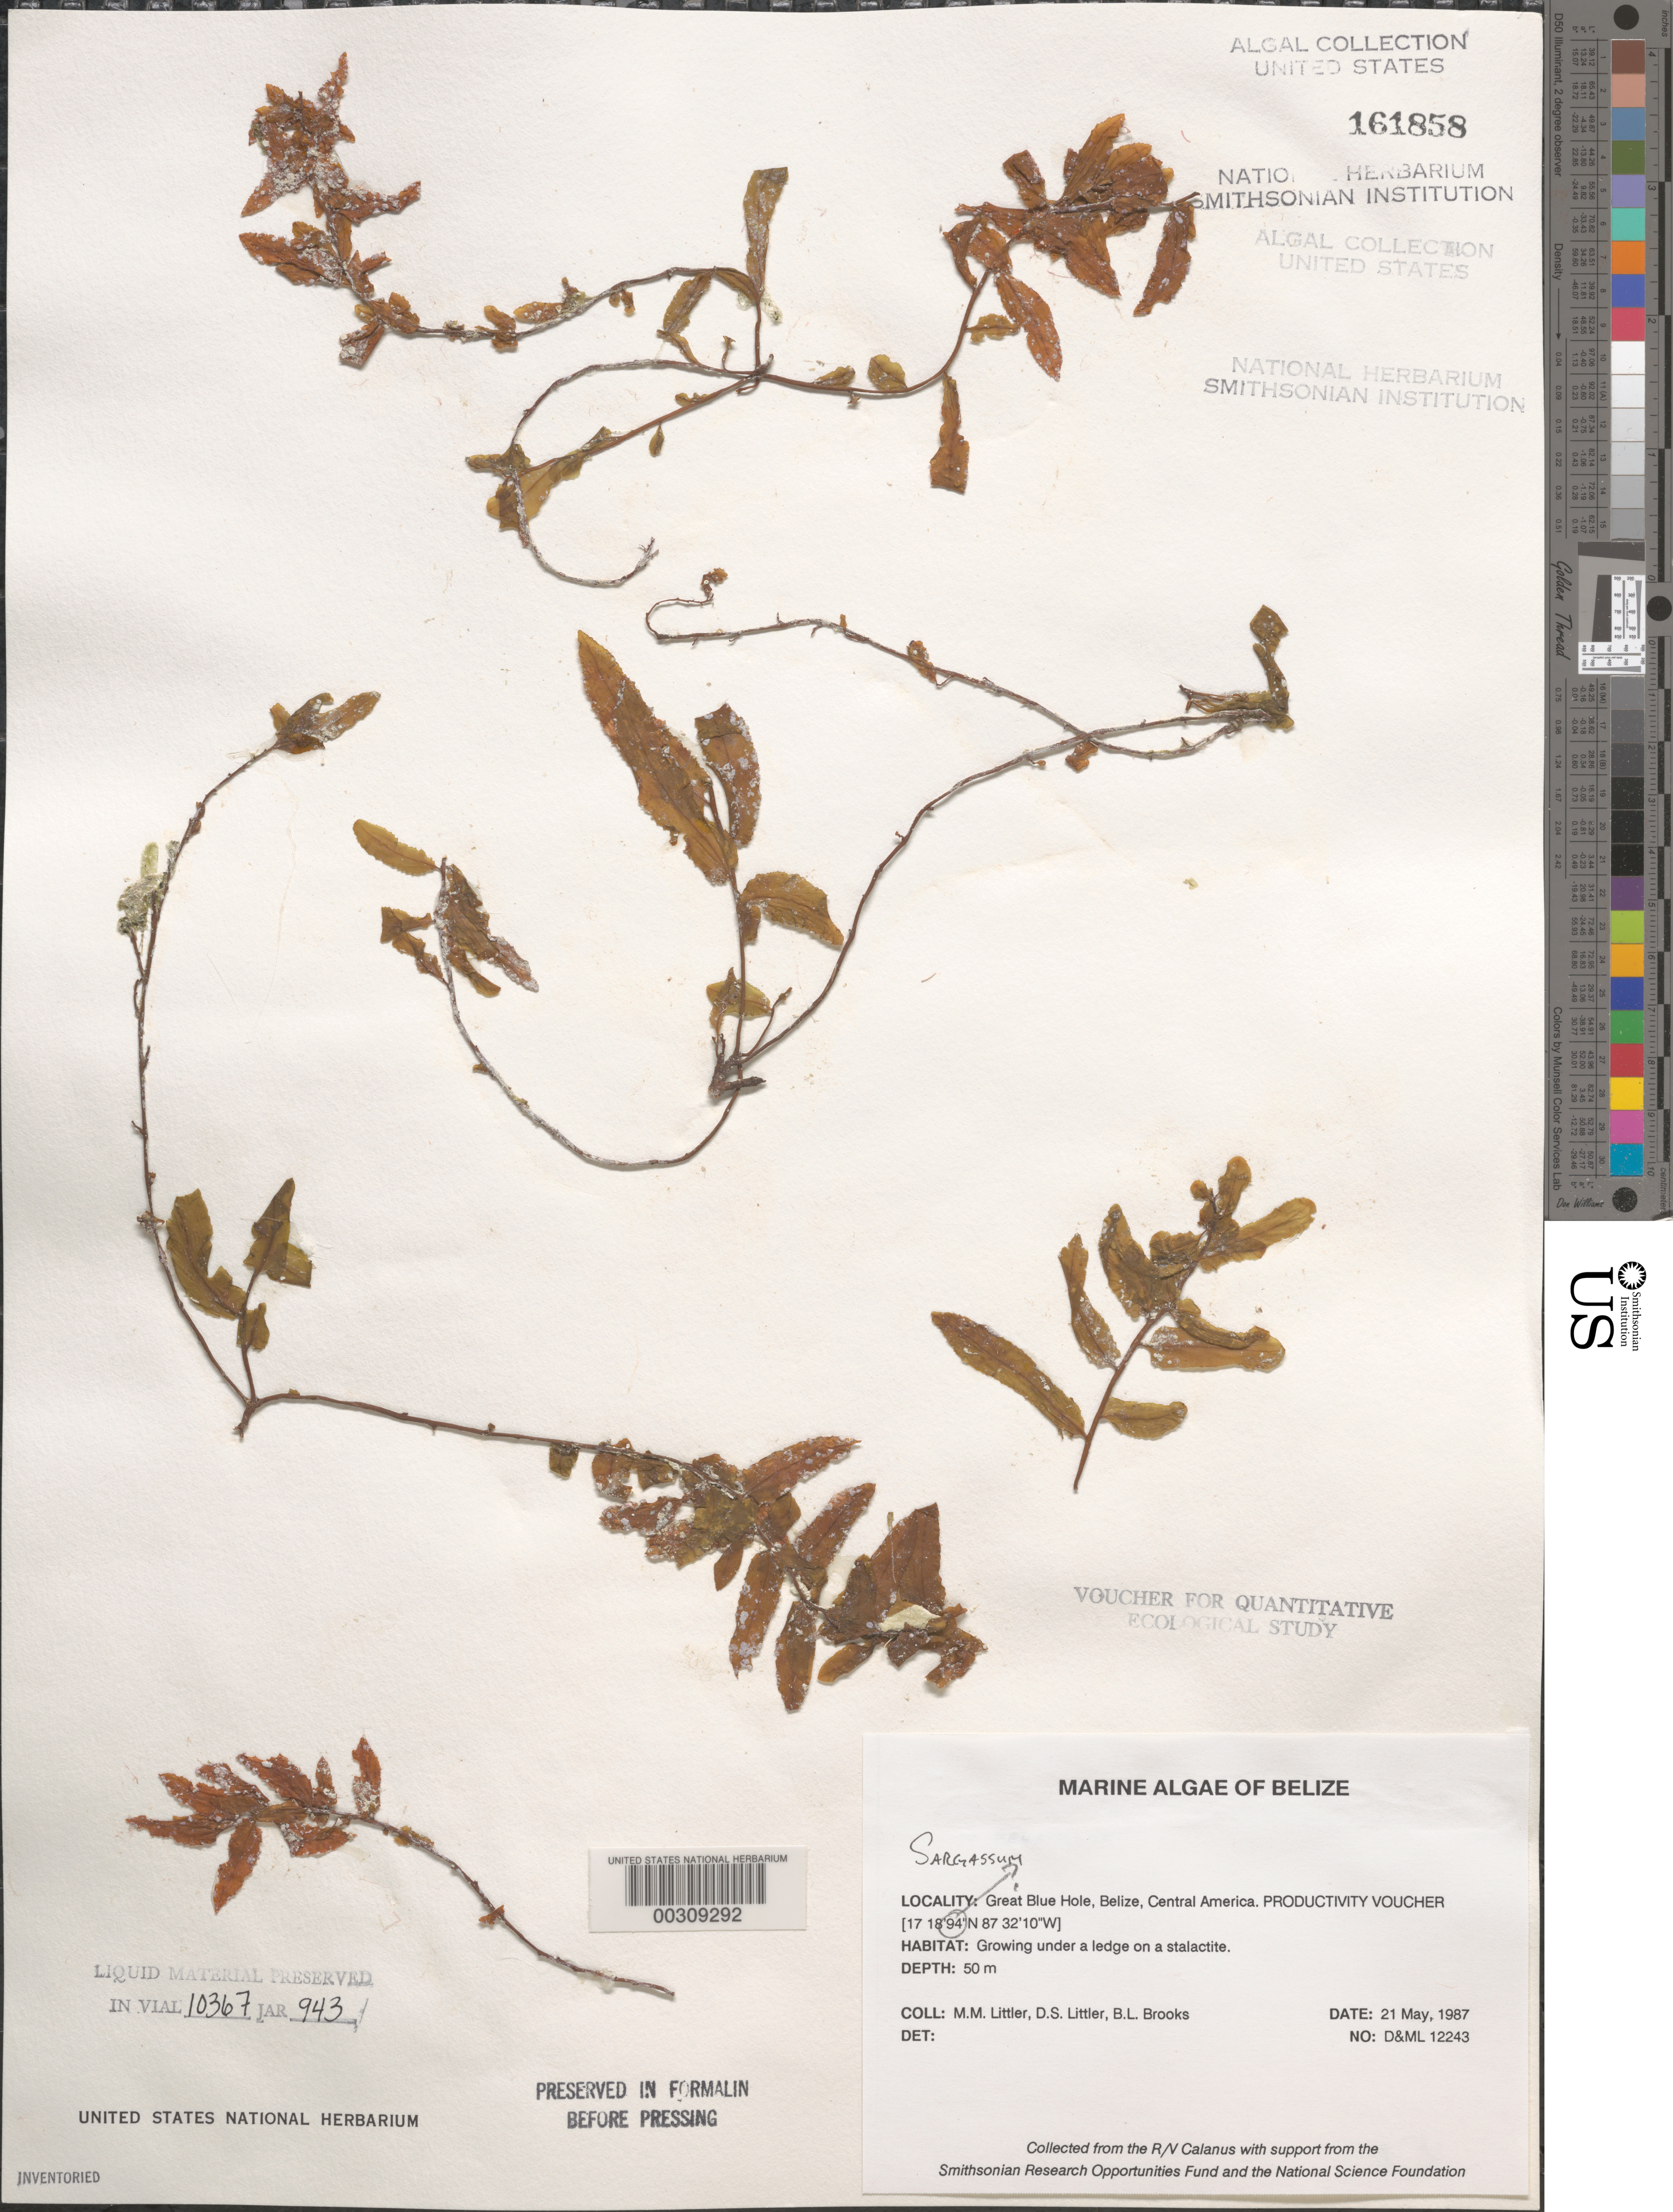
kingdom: Chromista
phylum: Ochrophyta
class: Phaeophyceae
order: Fucales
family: Sargassaceae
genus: Sargassum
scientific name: Sargassum sp.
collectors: M. M. Littler, D. S. Littler & B. Brooks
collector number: D&ML 12243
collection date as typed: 21 May 1987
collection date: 1987-05-21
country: Belize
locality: Great Blue Hole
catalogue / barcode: US 161858